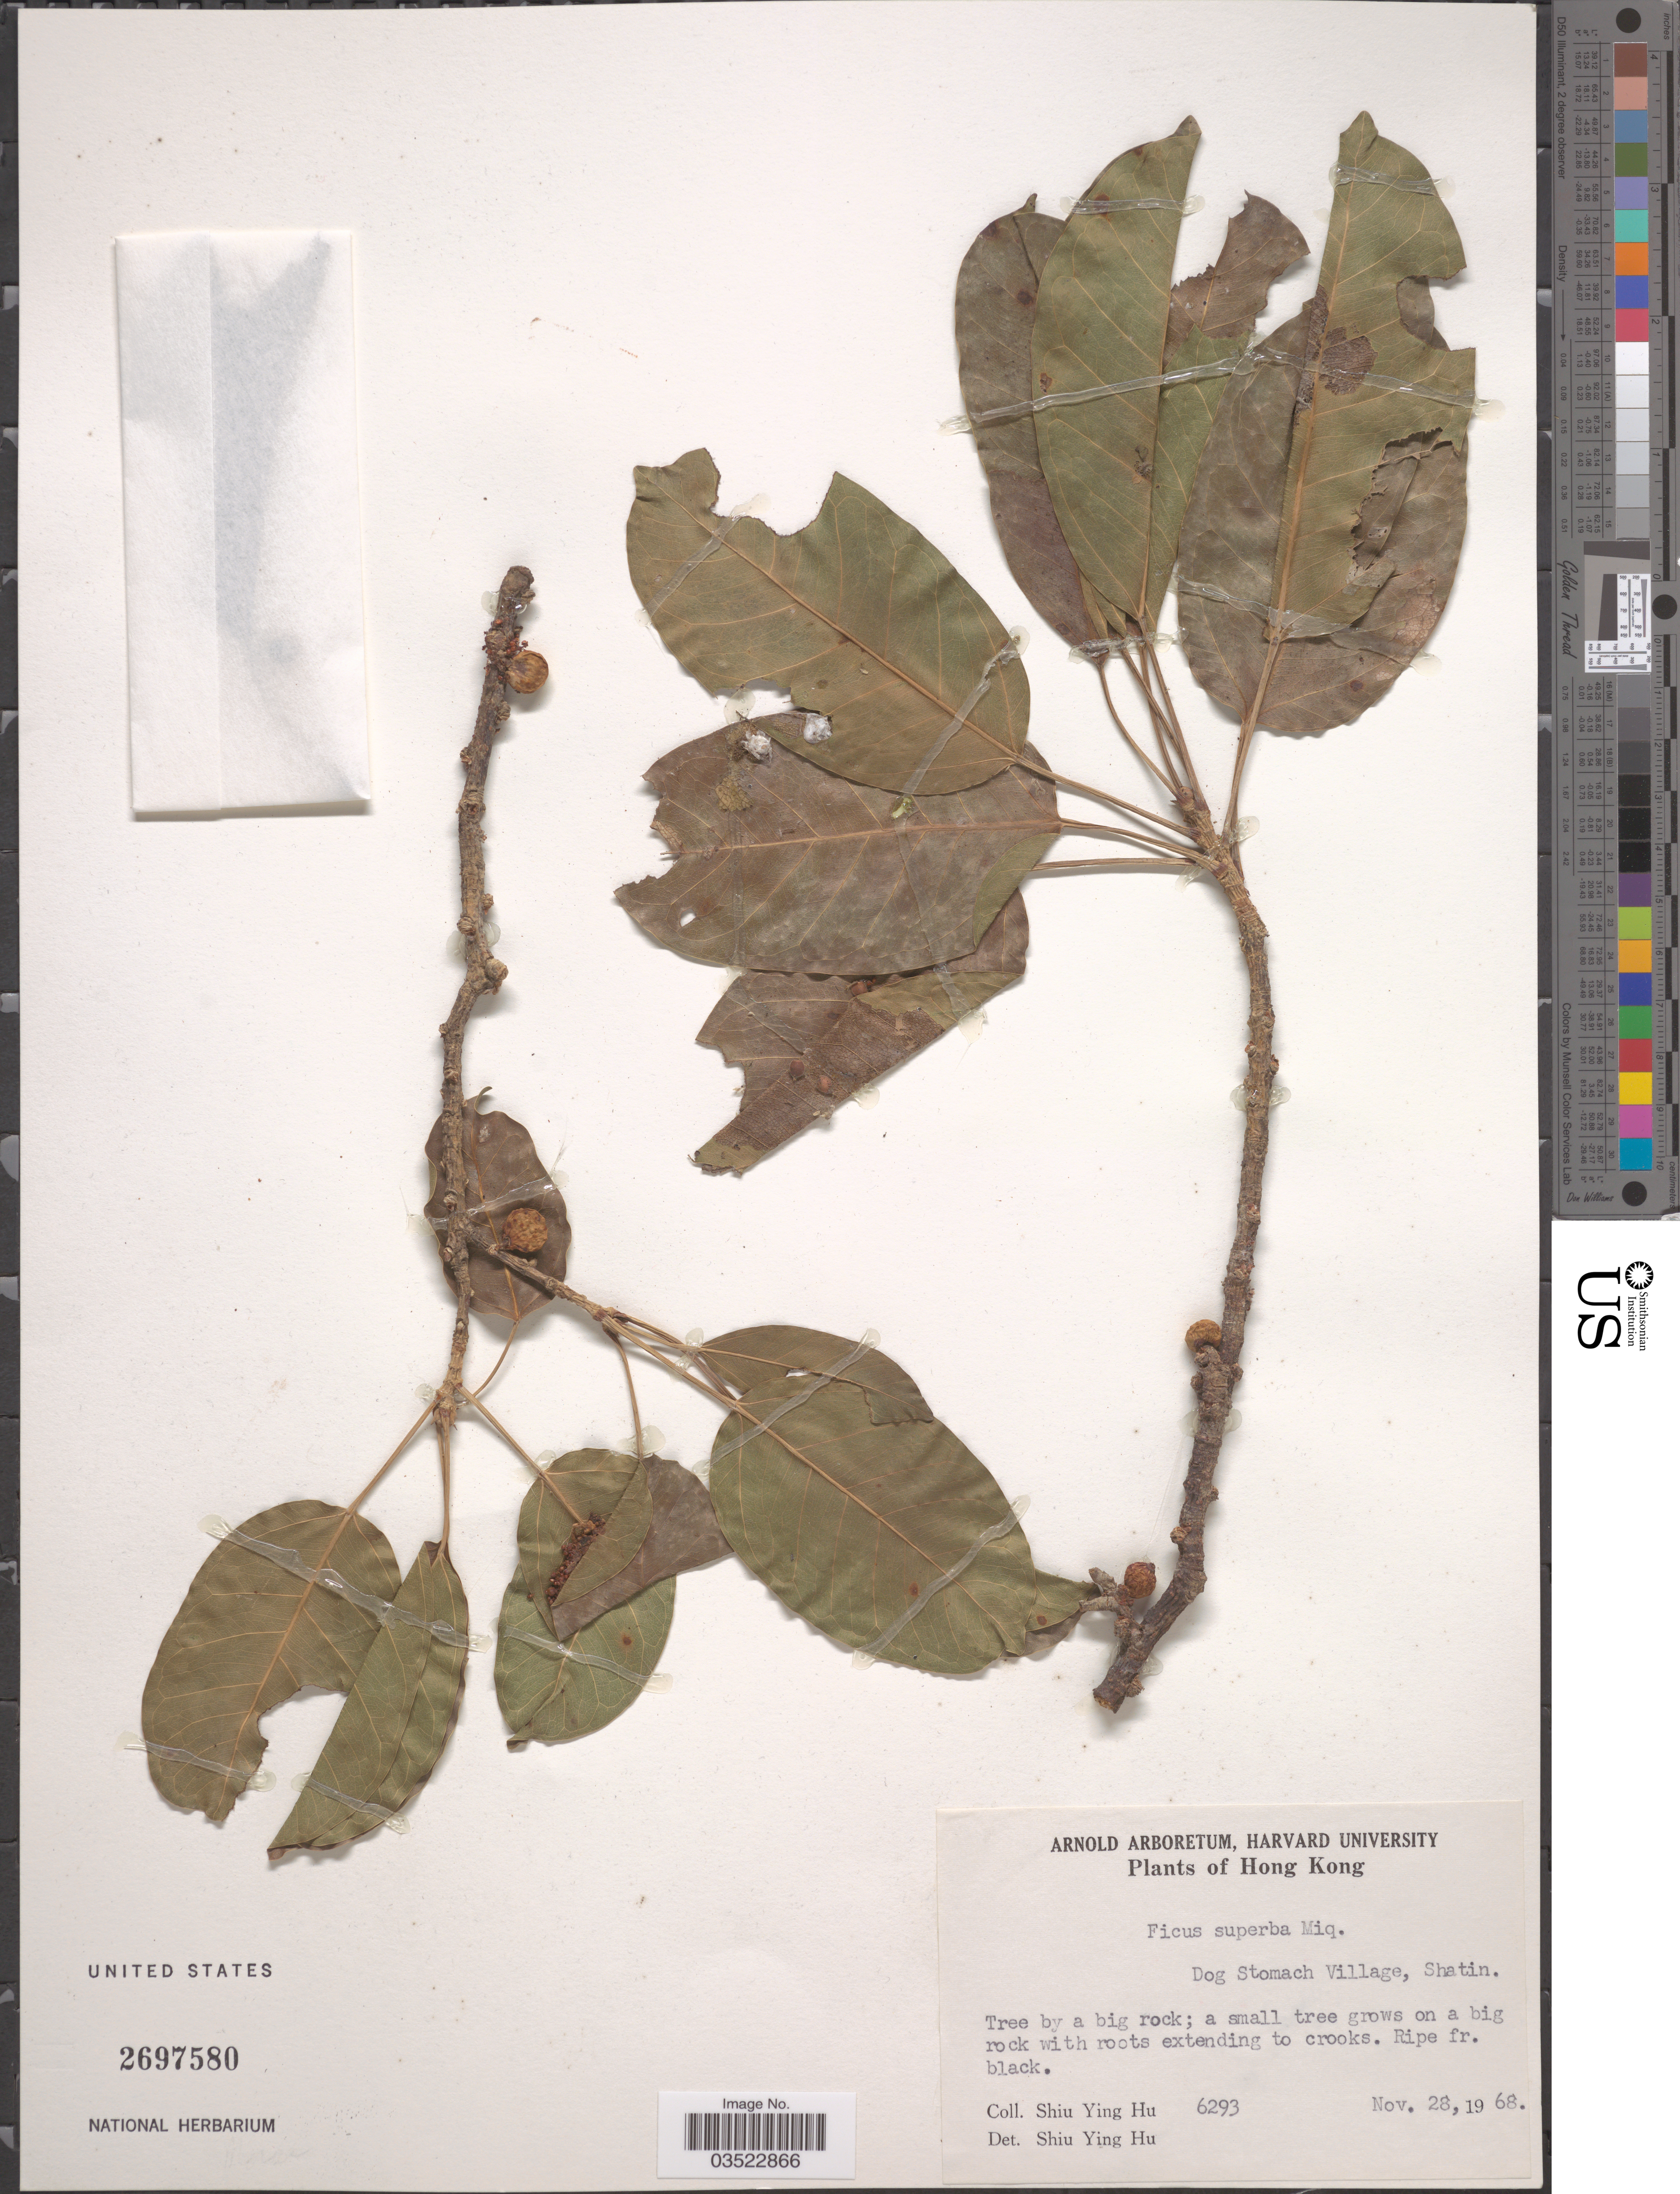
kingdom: Plantae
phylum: Tracheophyta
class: Magnoliopsida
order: Rosales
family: Moraceae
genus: Ficus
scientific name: Ficus superba var. japonica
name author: Miq.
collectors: S. Y. Hu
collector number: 6293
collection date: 1968-11-28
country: China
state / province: Hong Kong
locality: Dog Stomach Village, Shatin.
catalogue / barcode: US 2697580